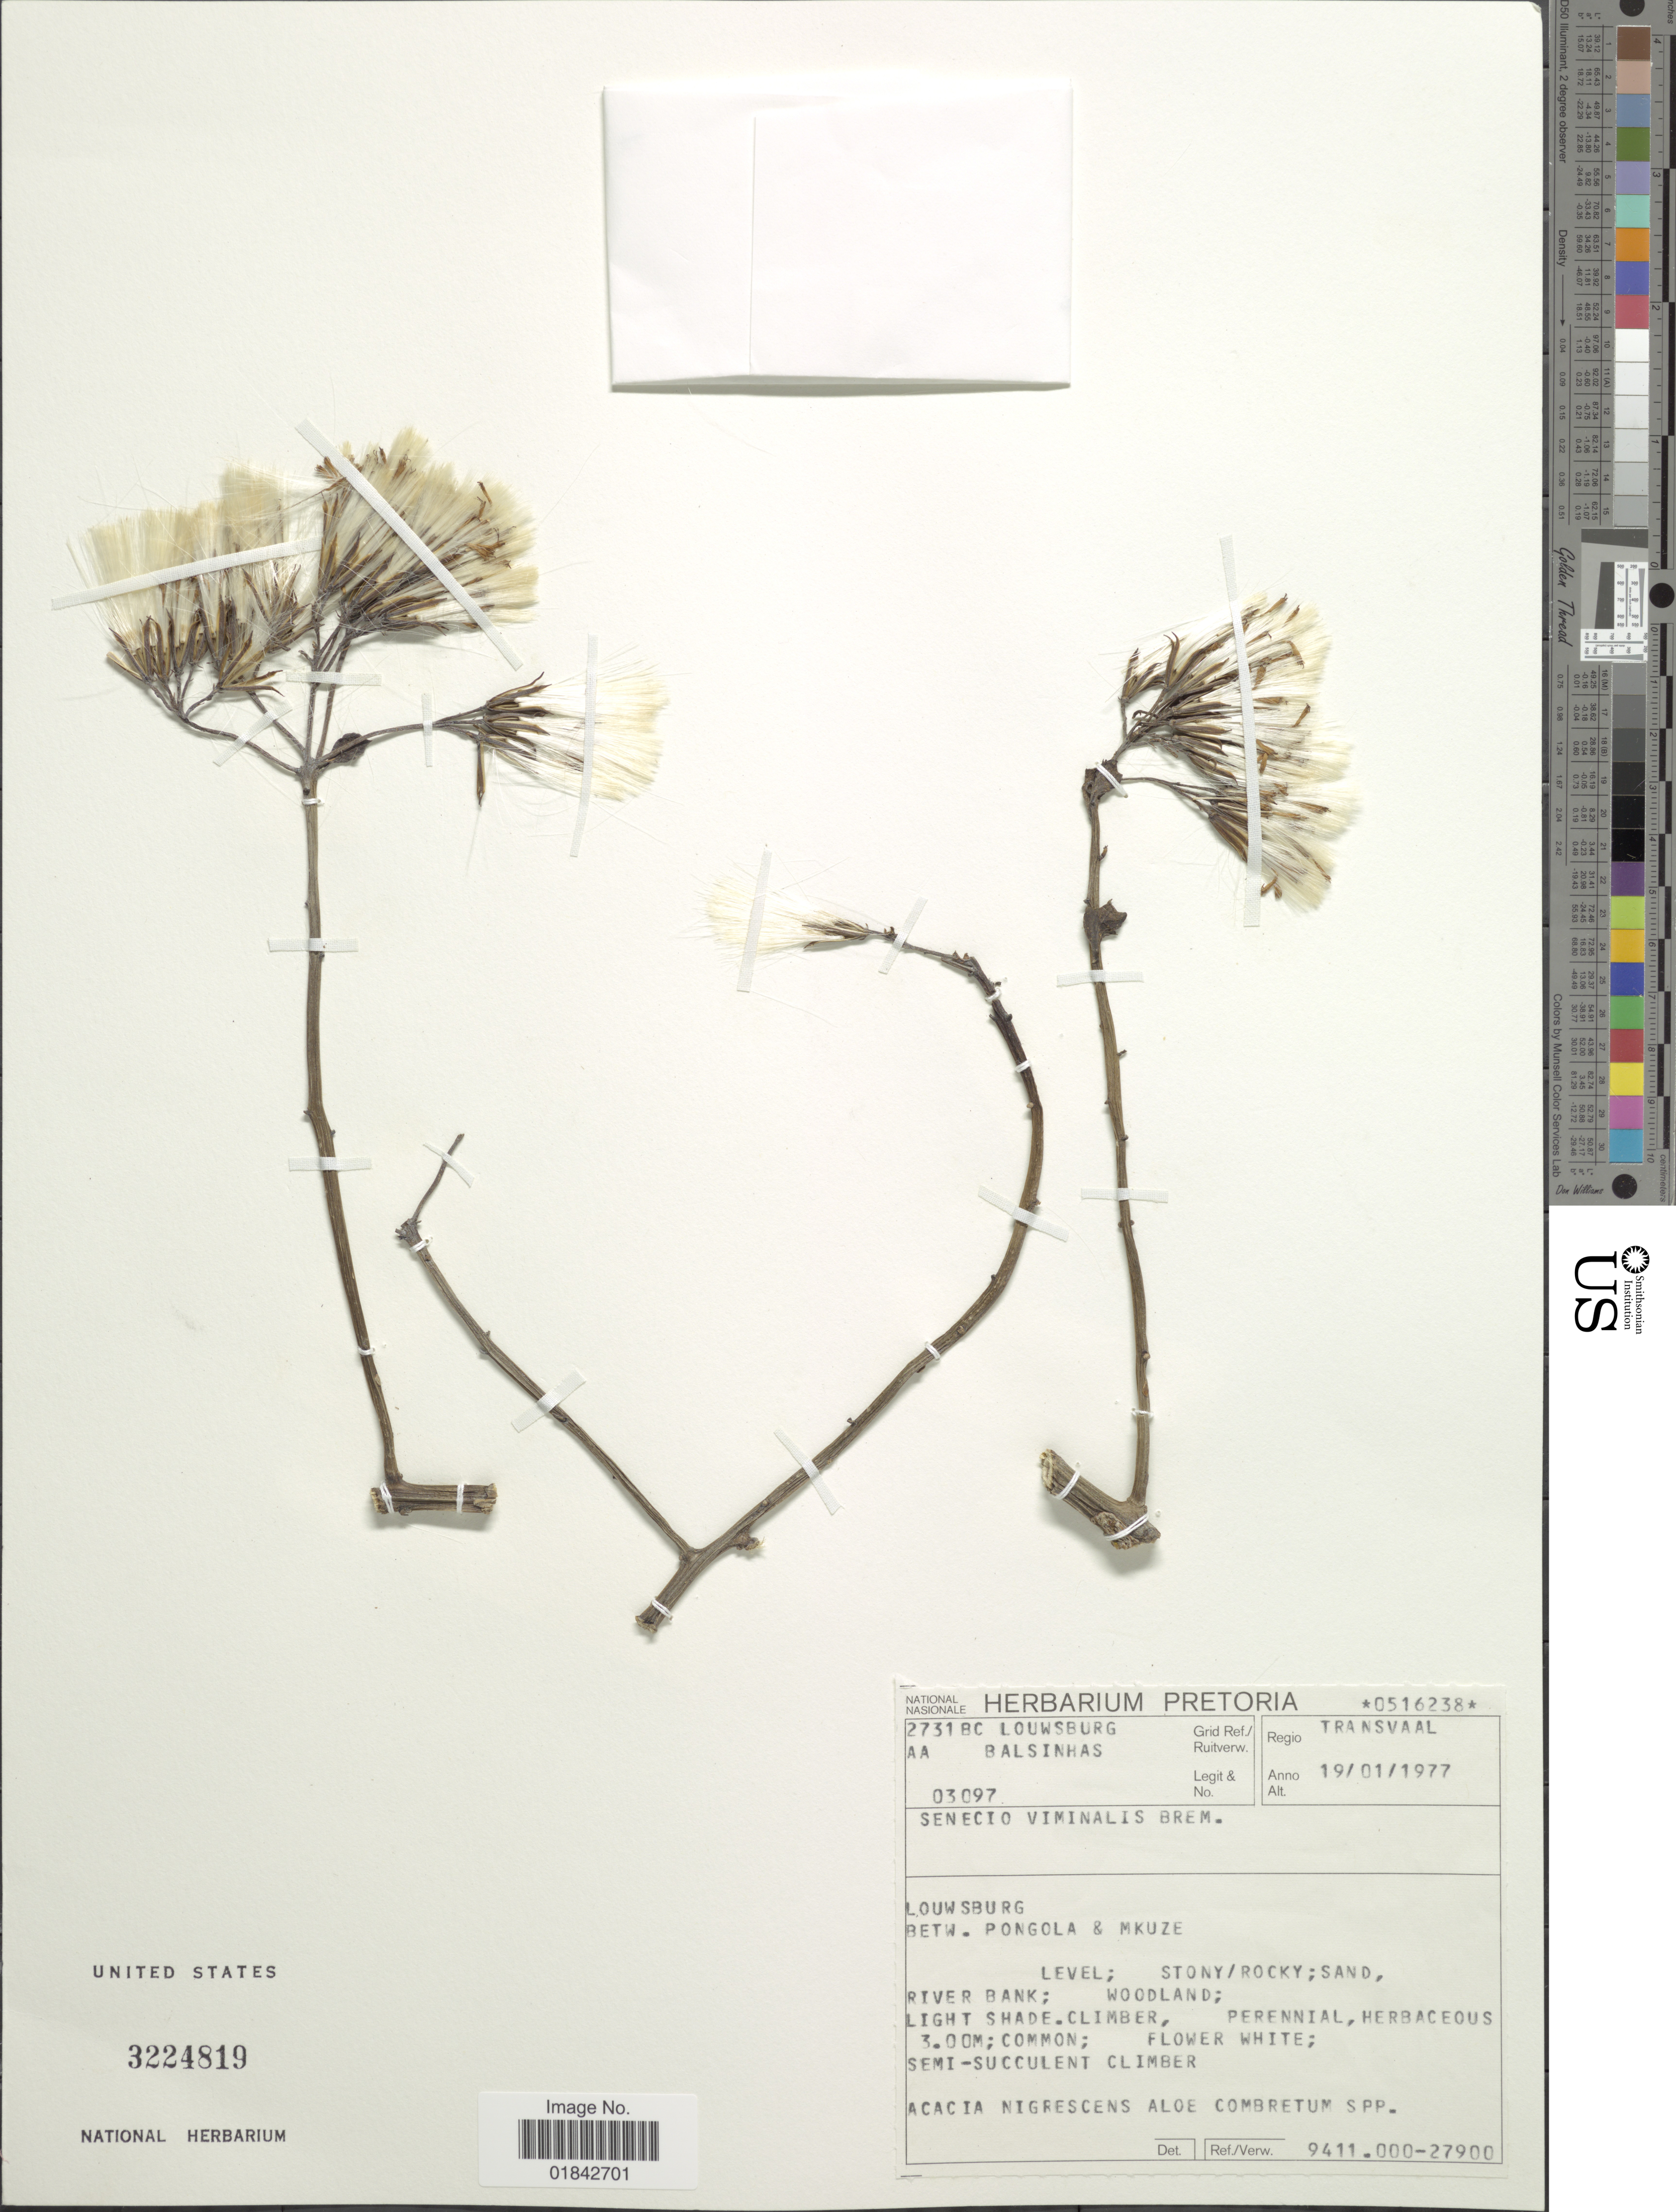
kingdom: Plantae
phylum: Tracheophyta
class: Magnoliopsida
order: Asterales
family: Asteraceae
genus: Senecio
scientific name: Senecio viminalis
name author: Bremek.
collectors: A. A. Balsinhas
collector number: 03097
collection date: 1977-01-19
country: South Africa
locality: Transvaal, Louwsburg, Betw. Pongola & Mkuze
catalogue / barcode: US 3224819